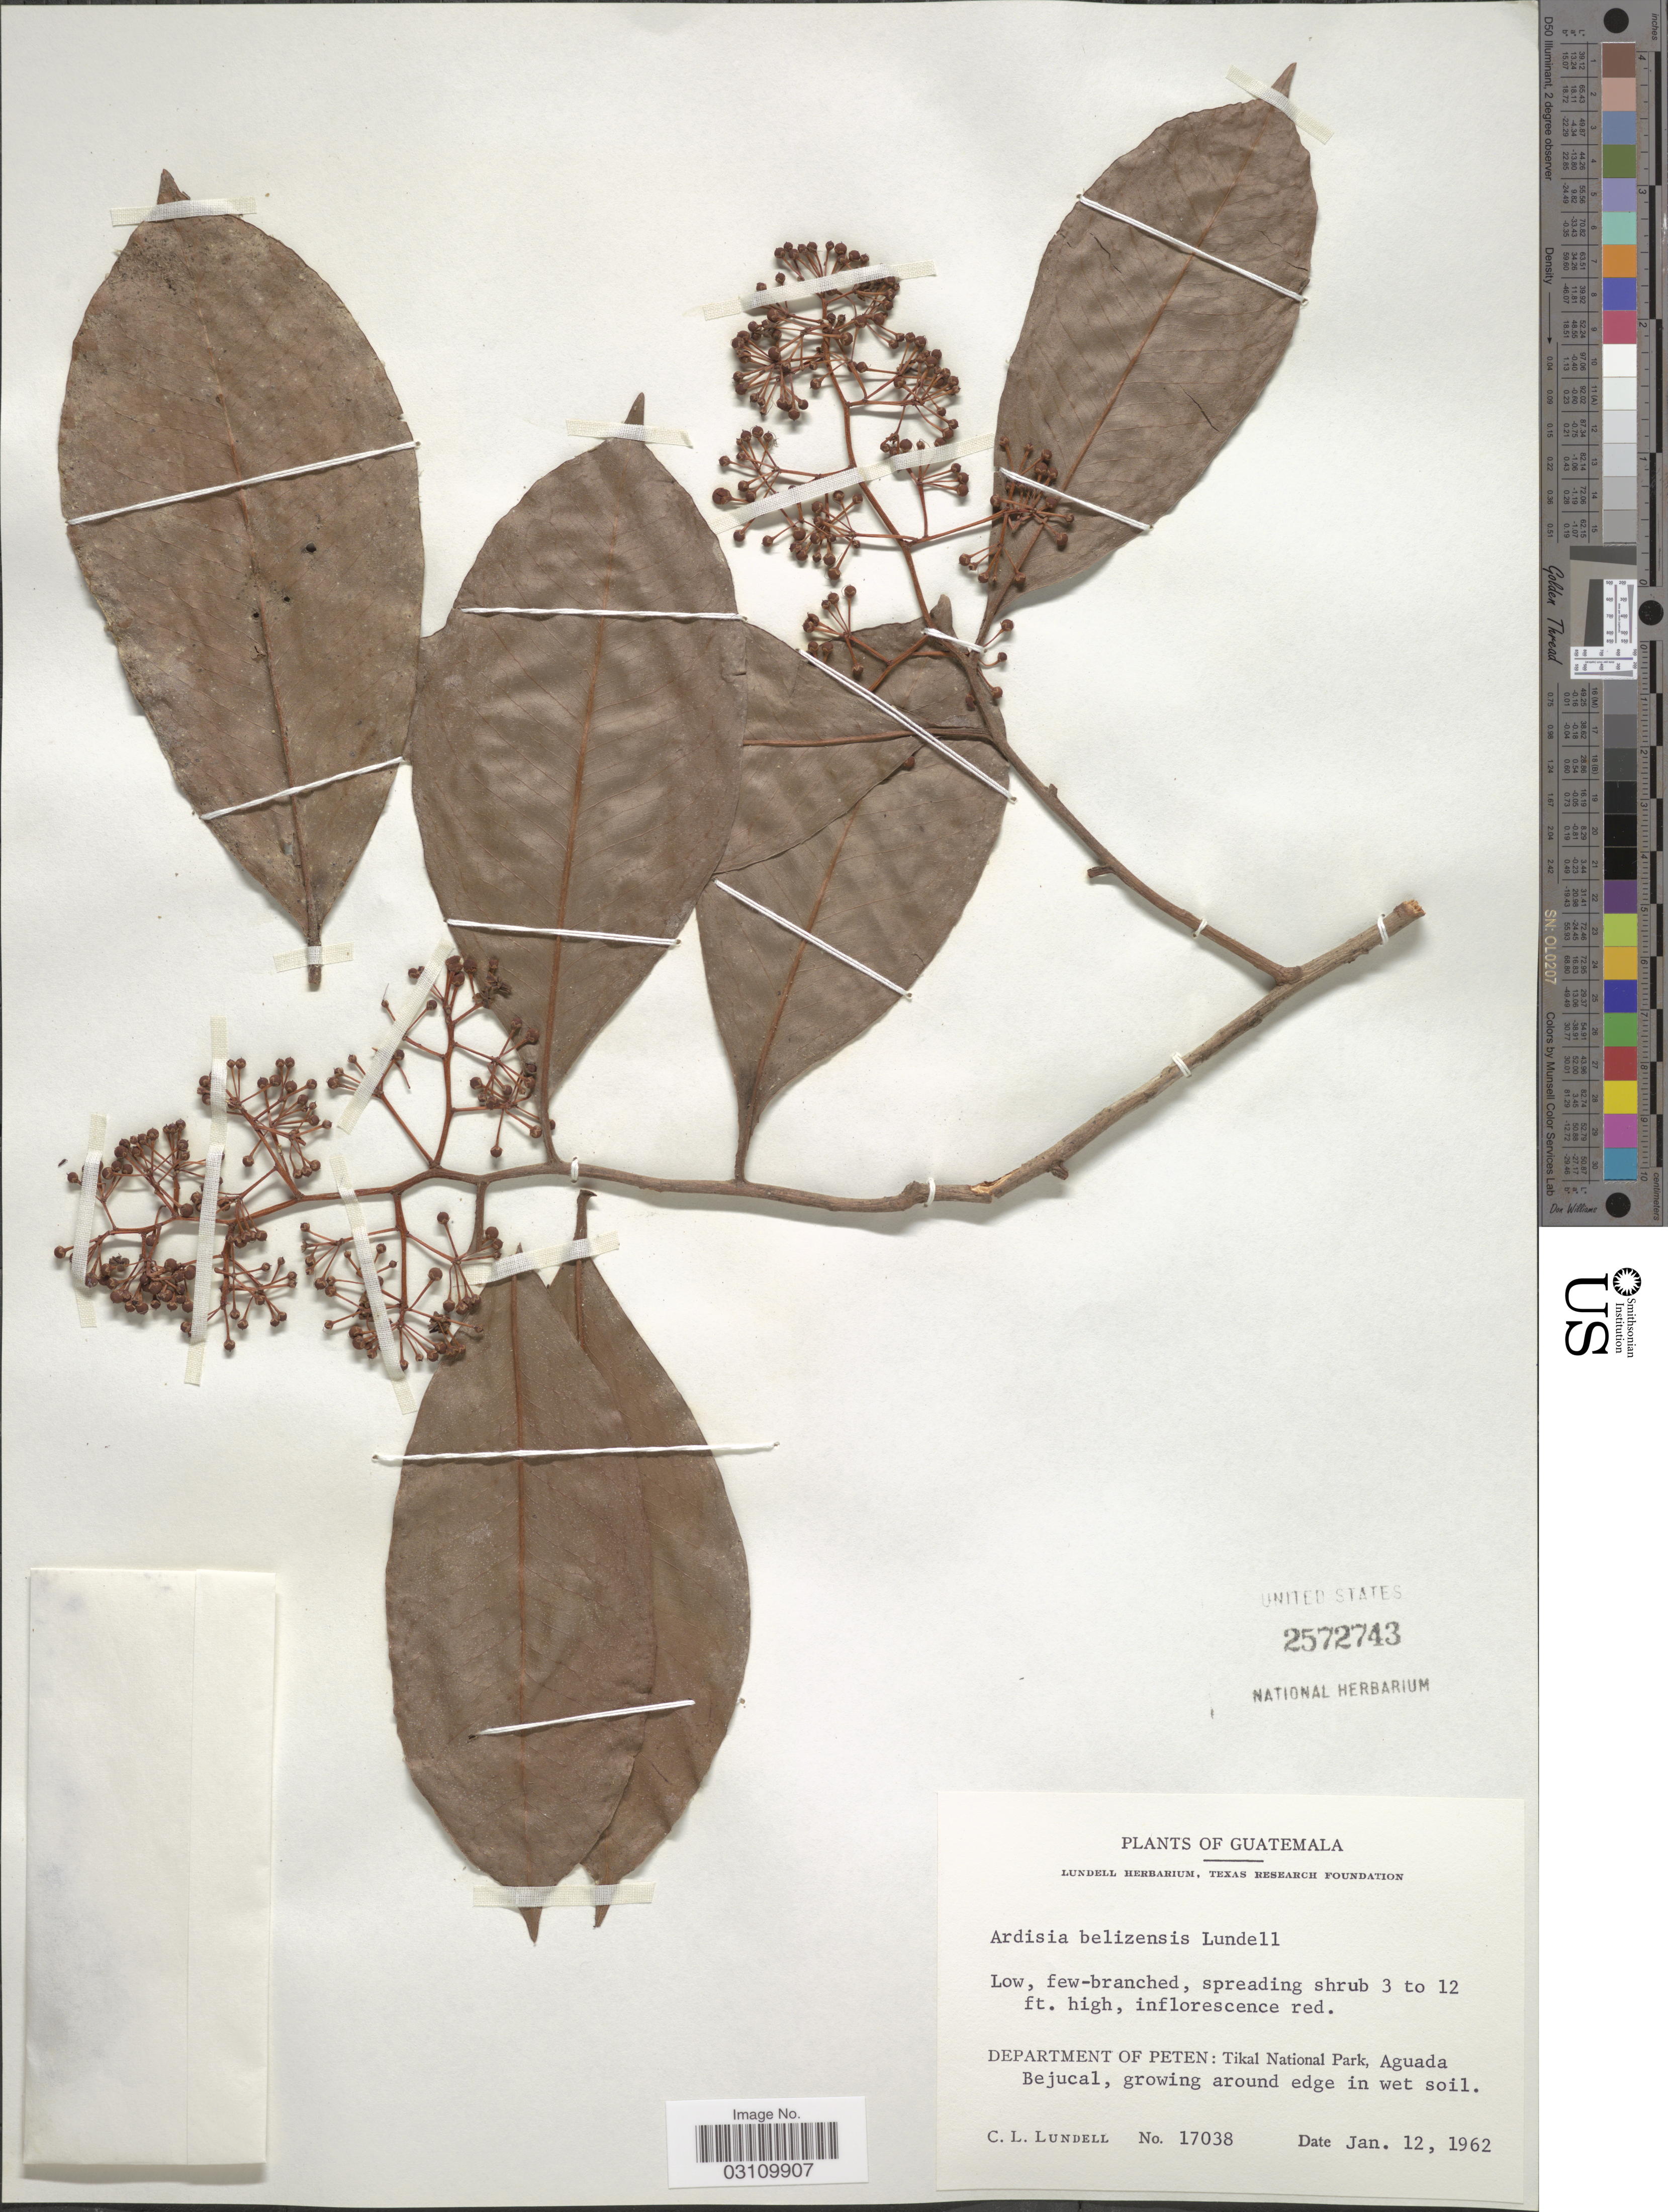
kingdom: Plantae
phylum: Tracheophyta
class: Magnoliopsida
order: Ericales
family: Primulaceae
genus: Ardisia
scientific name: Ardisia belizensis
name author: Lundell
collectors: C. L. Lundell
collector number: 17038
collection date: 1962-01-12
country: Guatemala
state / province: El Petén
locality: Department of Peten: Tikal National Park, Aguada Bejucal, growing around edge in wet soil.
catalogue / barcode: US 2572743